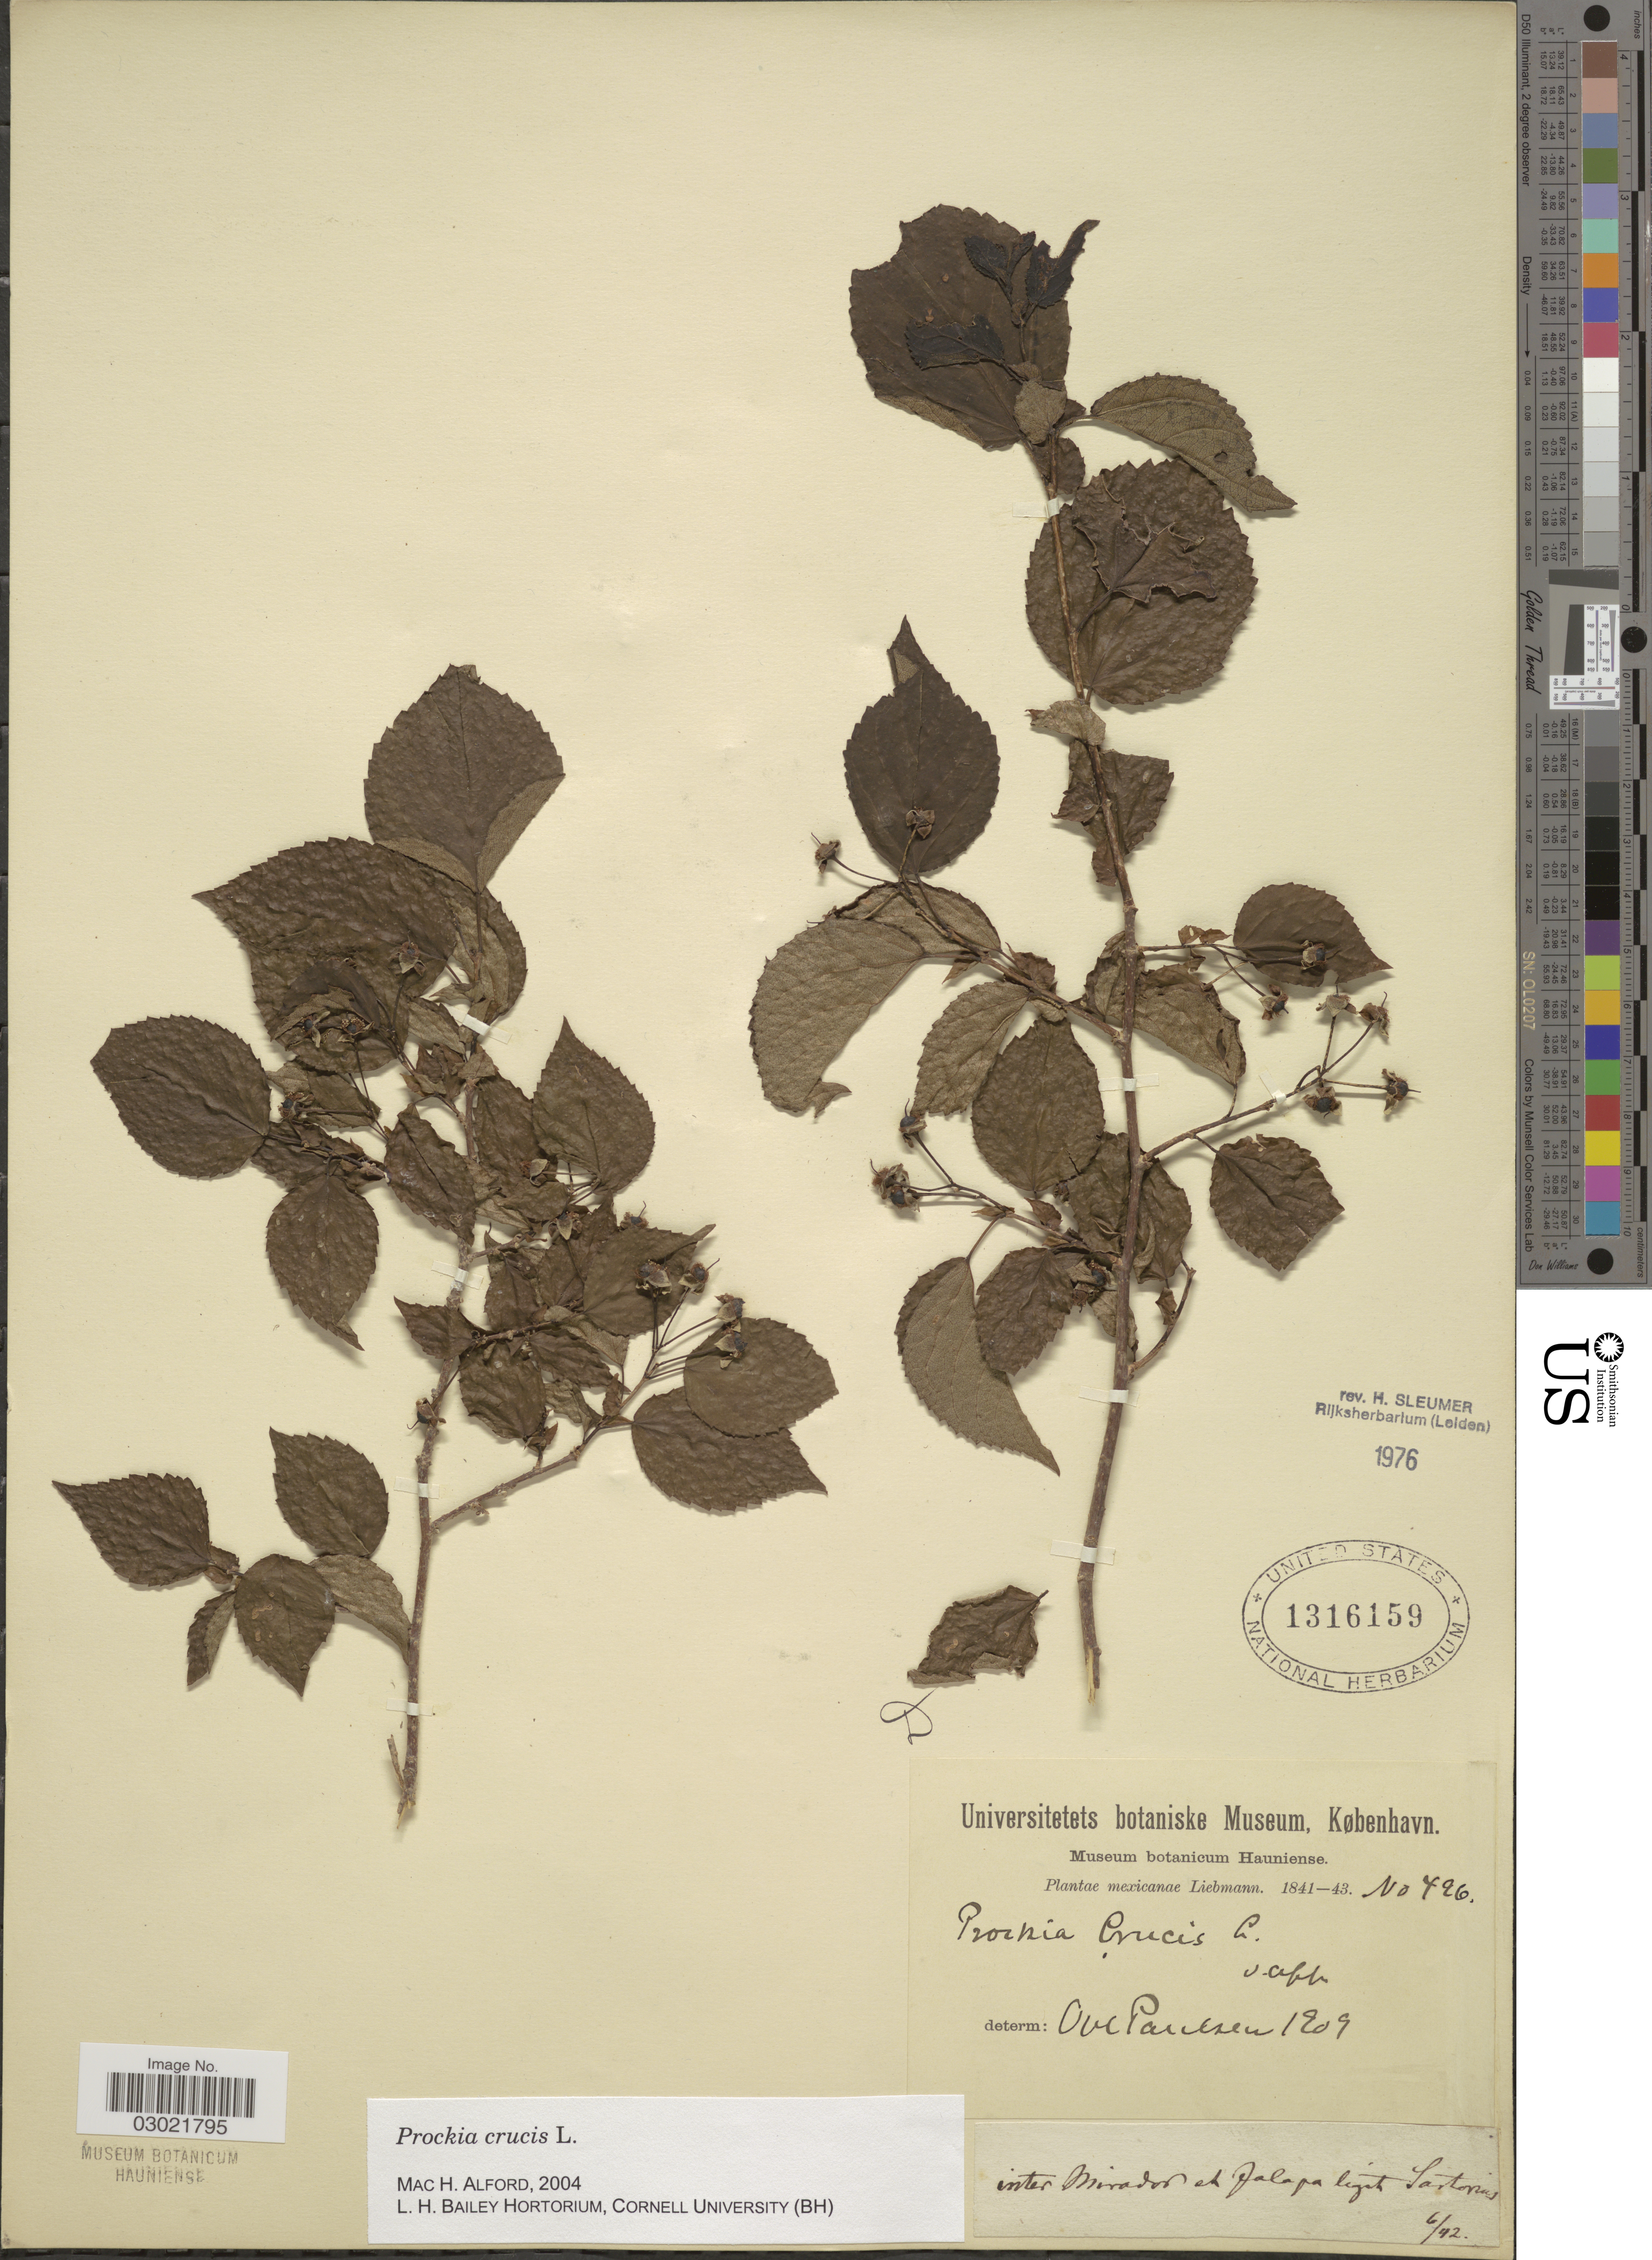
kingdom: Plantae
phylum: Tracheophyta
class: Magnoliopsida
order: Malpighiales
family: Salicaceae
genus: Prockia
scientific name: Prockia crucis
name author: P. Browne ex L.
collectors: -. Sartorius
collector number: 496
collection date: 1842-06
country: Mexico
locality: Inter Mirador et Jalapa.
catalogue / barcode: US 1316159